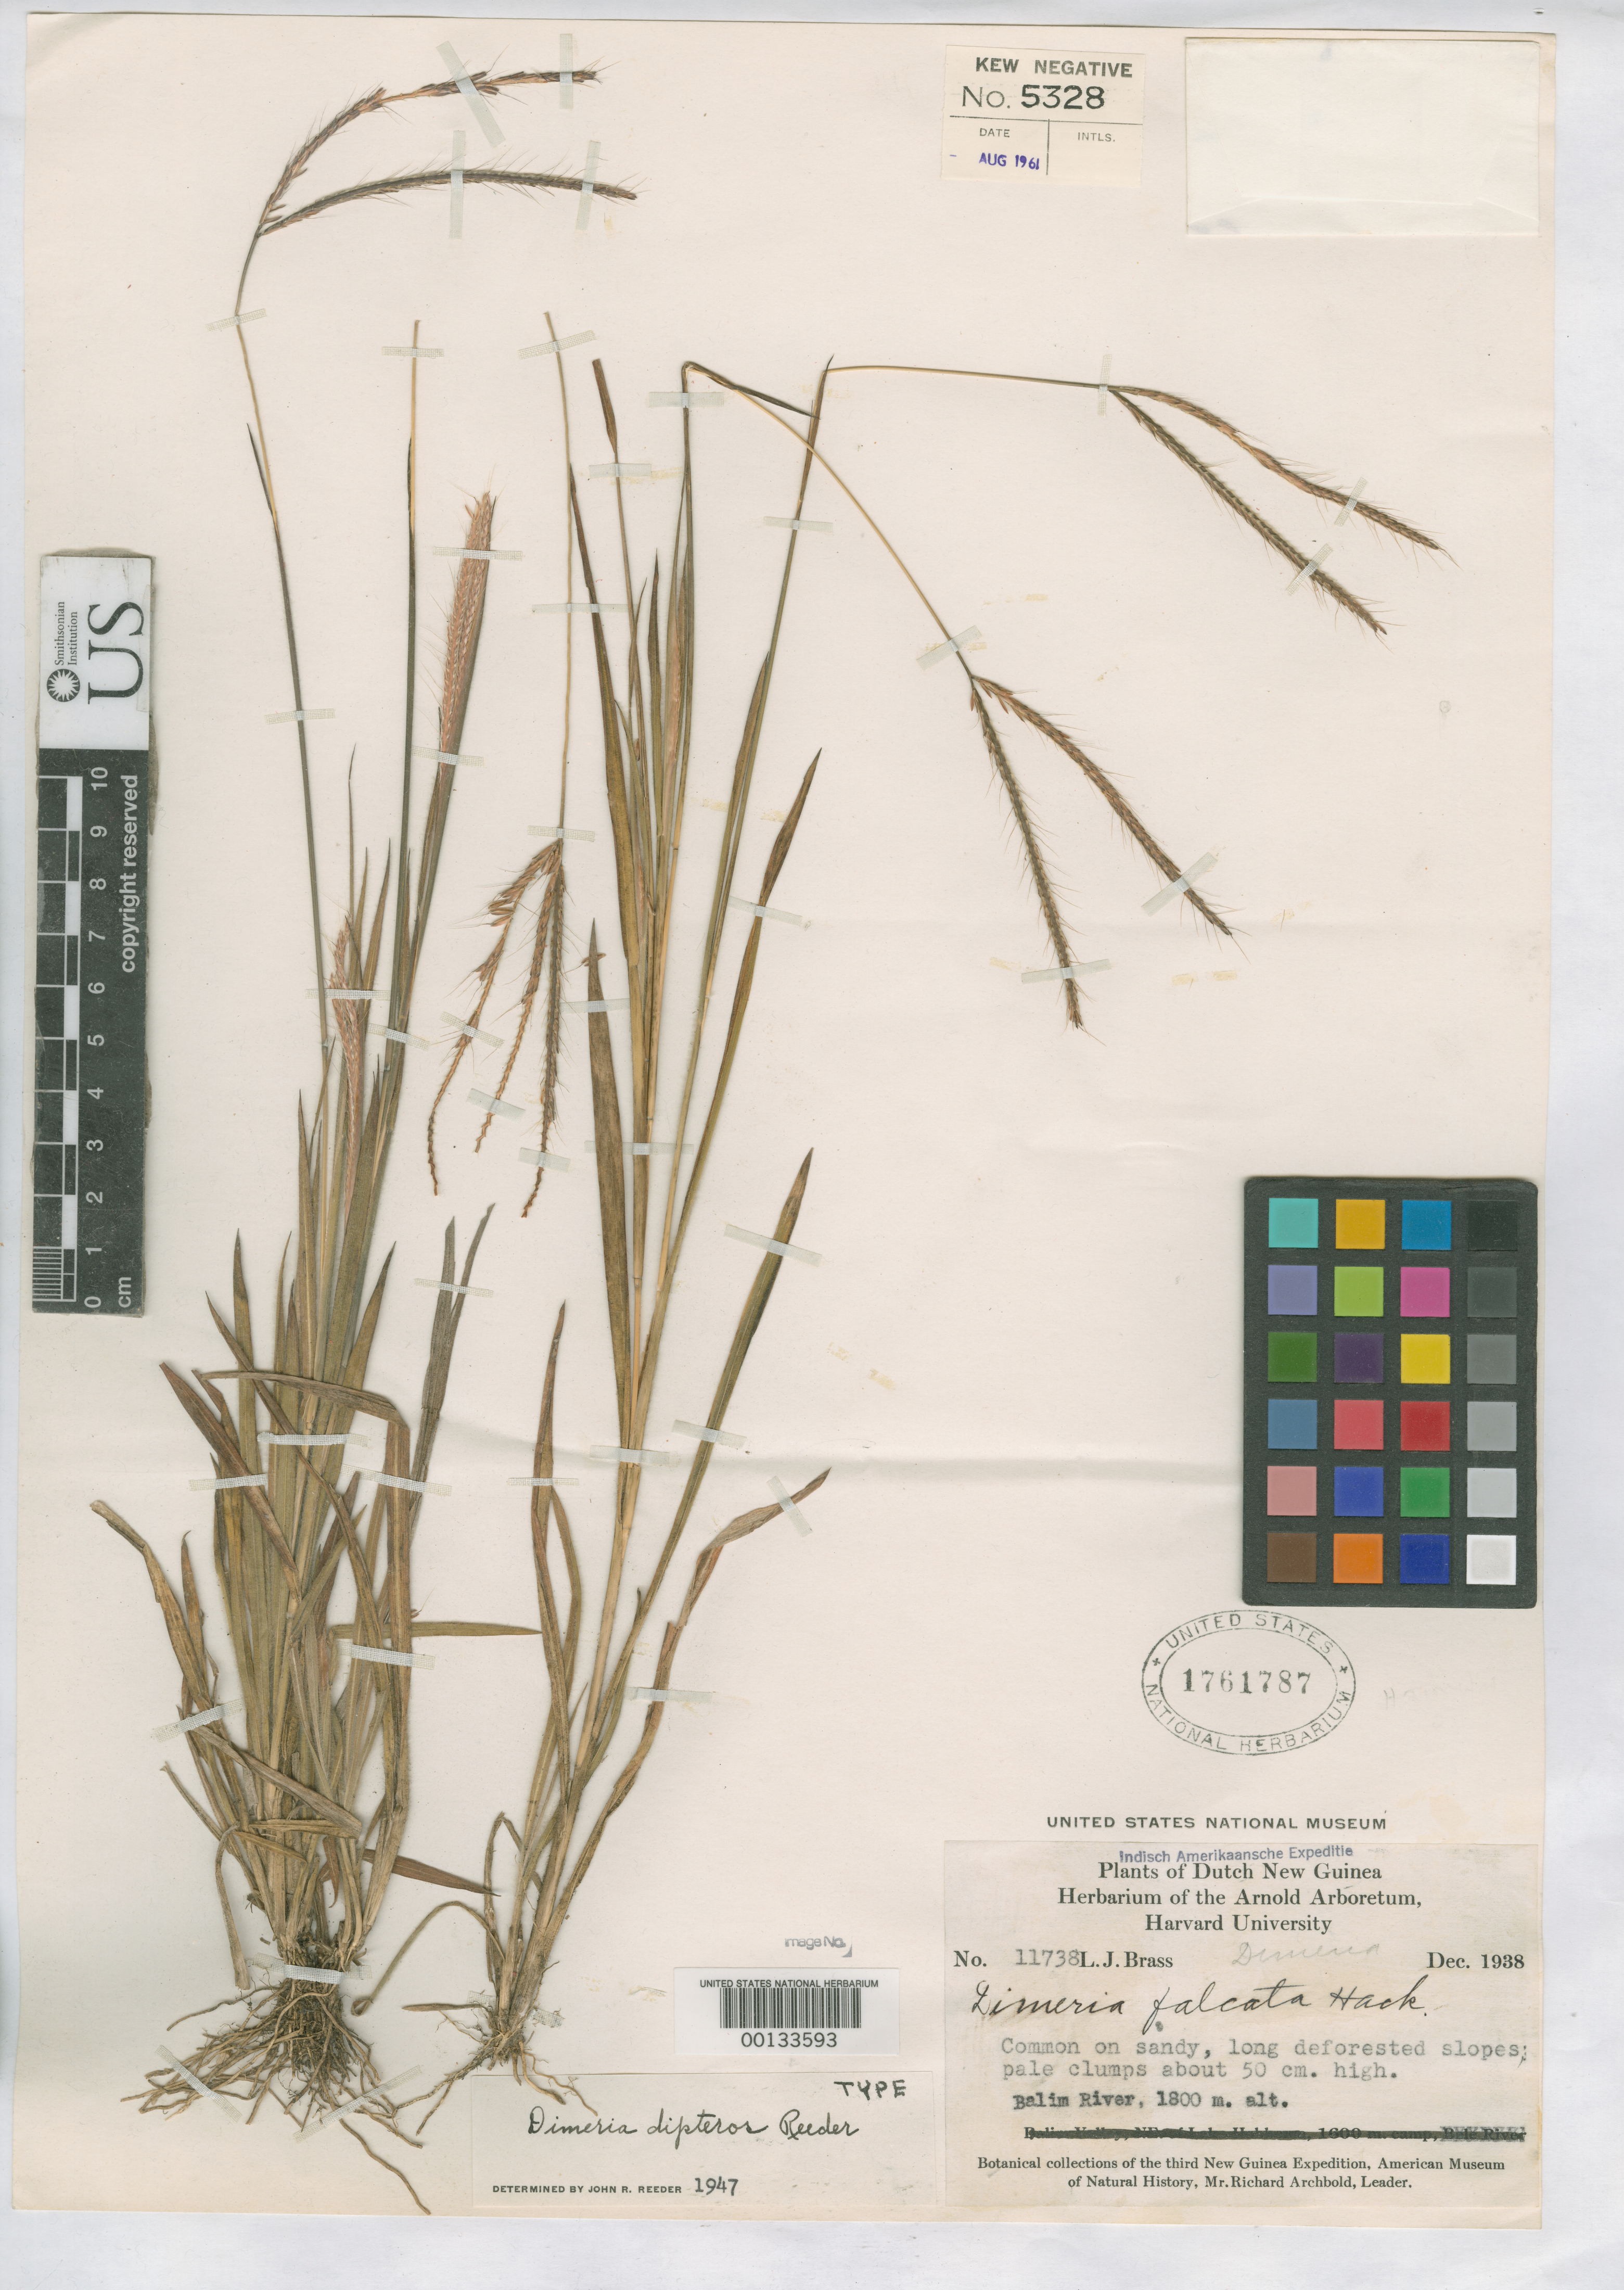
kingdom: Plantae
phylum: Tracheophyta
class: Liliopsida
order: Poales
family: Poaceae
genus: Dimeria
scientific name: Dimeria dipteros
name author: Reeder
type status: Holotype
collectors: L. J. Brass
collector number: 11738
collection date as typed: Dec 1938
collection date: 1938-12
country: Indonesia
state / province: Papua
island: New Guinea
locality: Balim River. Irian Barat.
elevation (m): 1800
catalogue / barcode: US 1761787